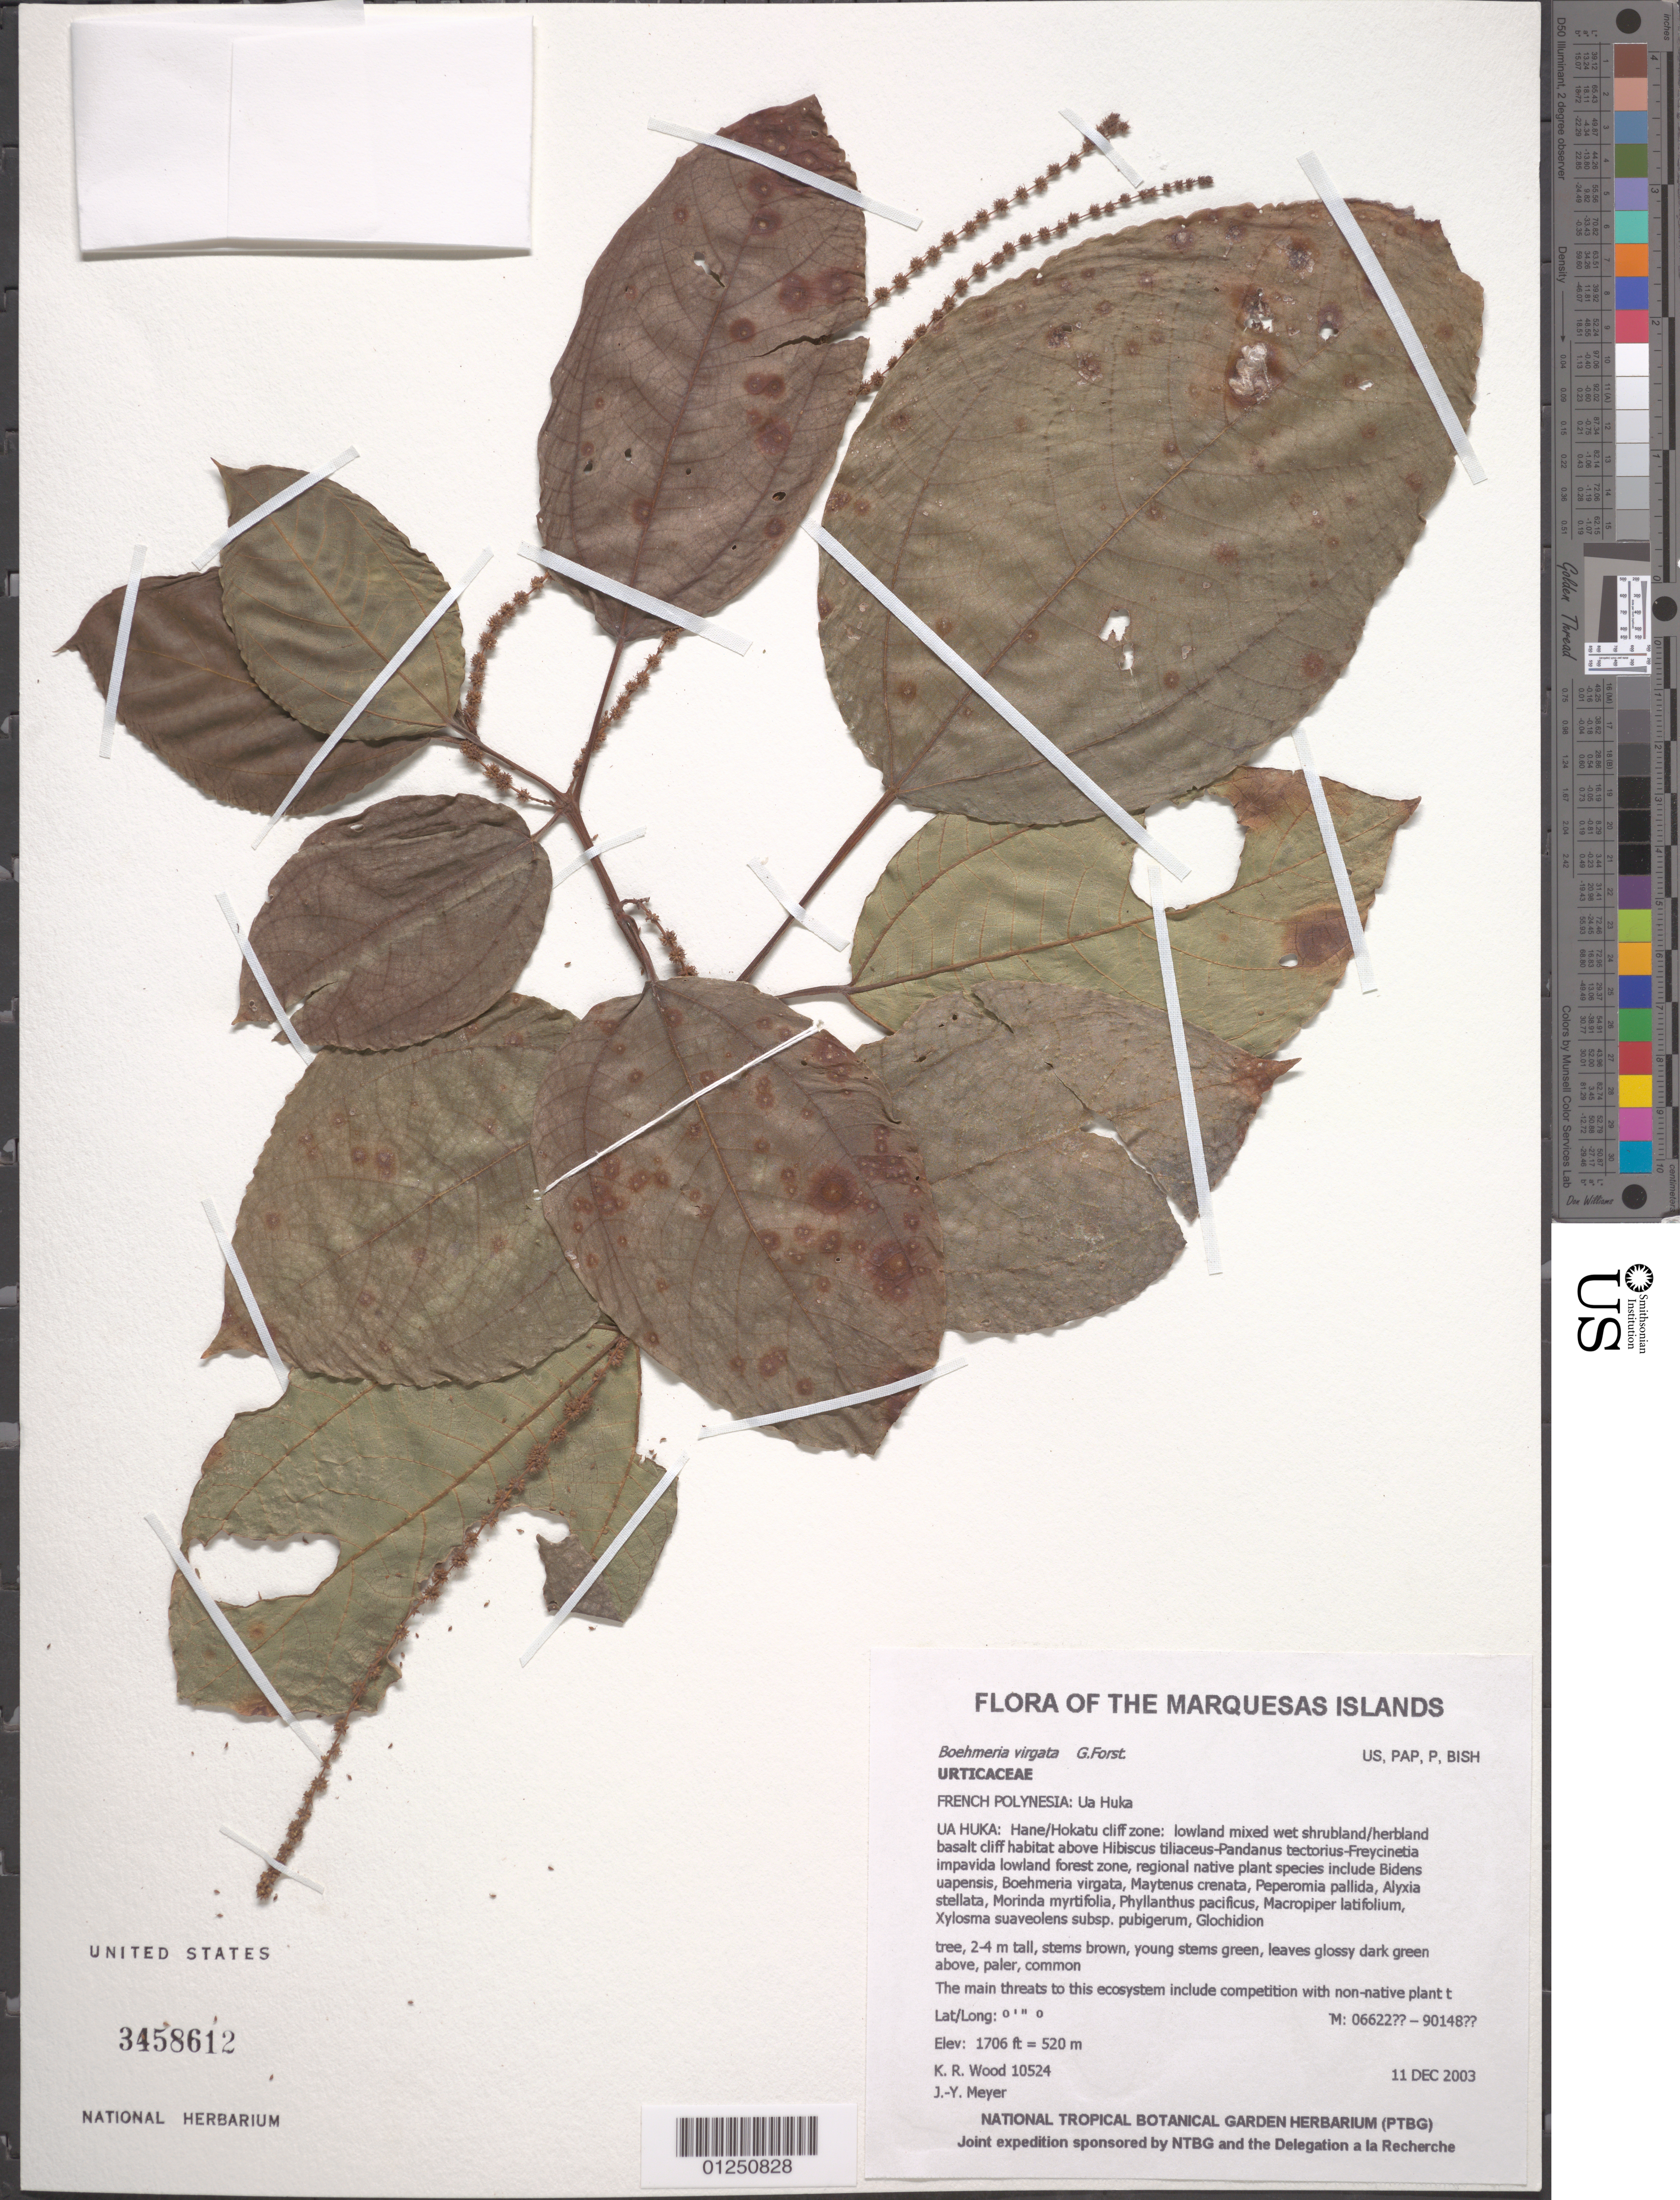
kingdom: Plantae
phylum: Tracheophyta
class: Magnoliopsida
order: Rosales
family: Urticaceae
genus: Boehmeria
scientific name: Boehmeria virgata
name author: (G. Forst.) Guill.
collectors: K. R. Wood & J.-Y. Meyer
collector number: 10524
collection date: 2003-12-11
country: French Polynesia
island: Ua Huka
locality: Hane/Hokatu cliff zone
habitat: Lowland mixed wet shrubland/herbland basalt cliff habitat above Hibiscus tiliaceus - Pandanus tectorius - Freycinetia impavida lowland forest zone. Cliff zone, E aspect, steep slope, scattered, mesic to wet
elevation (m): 520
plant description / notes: Competition with non-native plant taxa such as Psidium guajava, Ageratum conyzoides, Zingiber zerumbet, Paspalum conjugatum, Coffea arabica, Oplismenus compositus, and Kyllinga brevifolia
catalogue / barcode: US 3458612